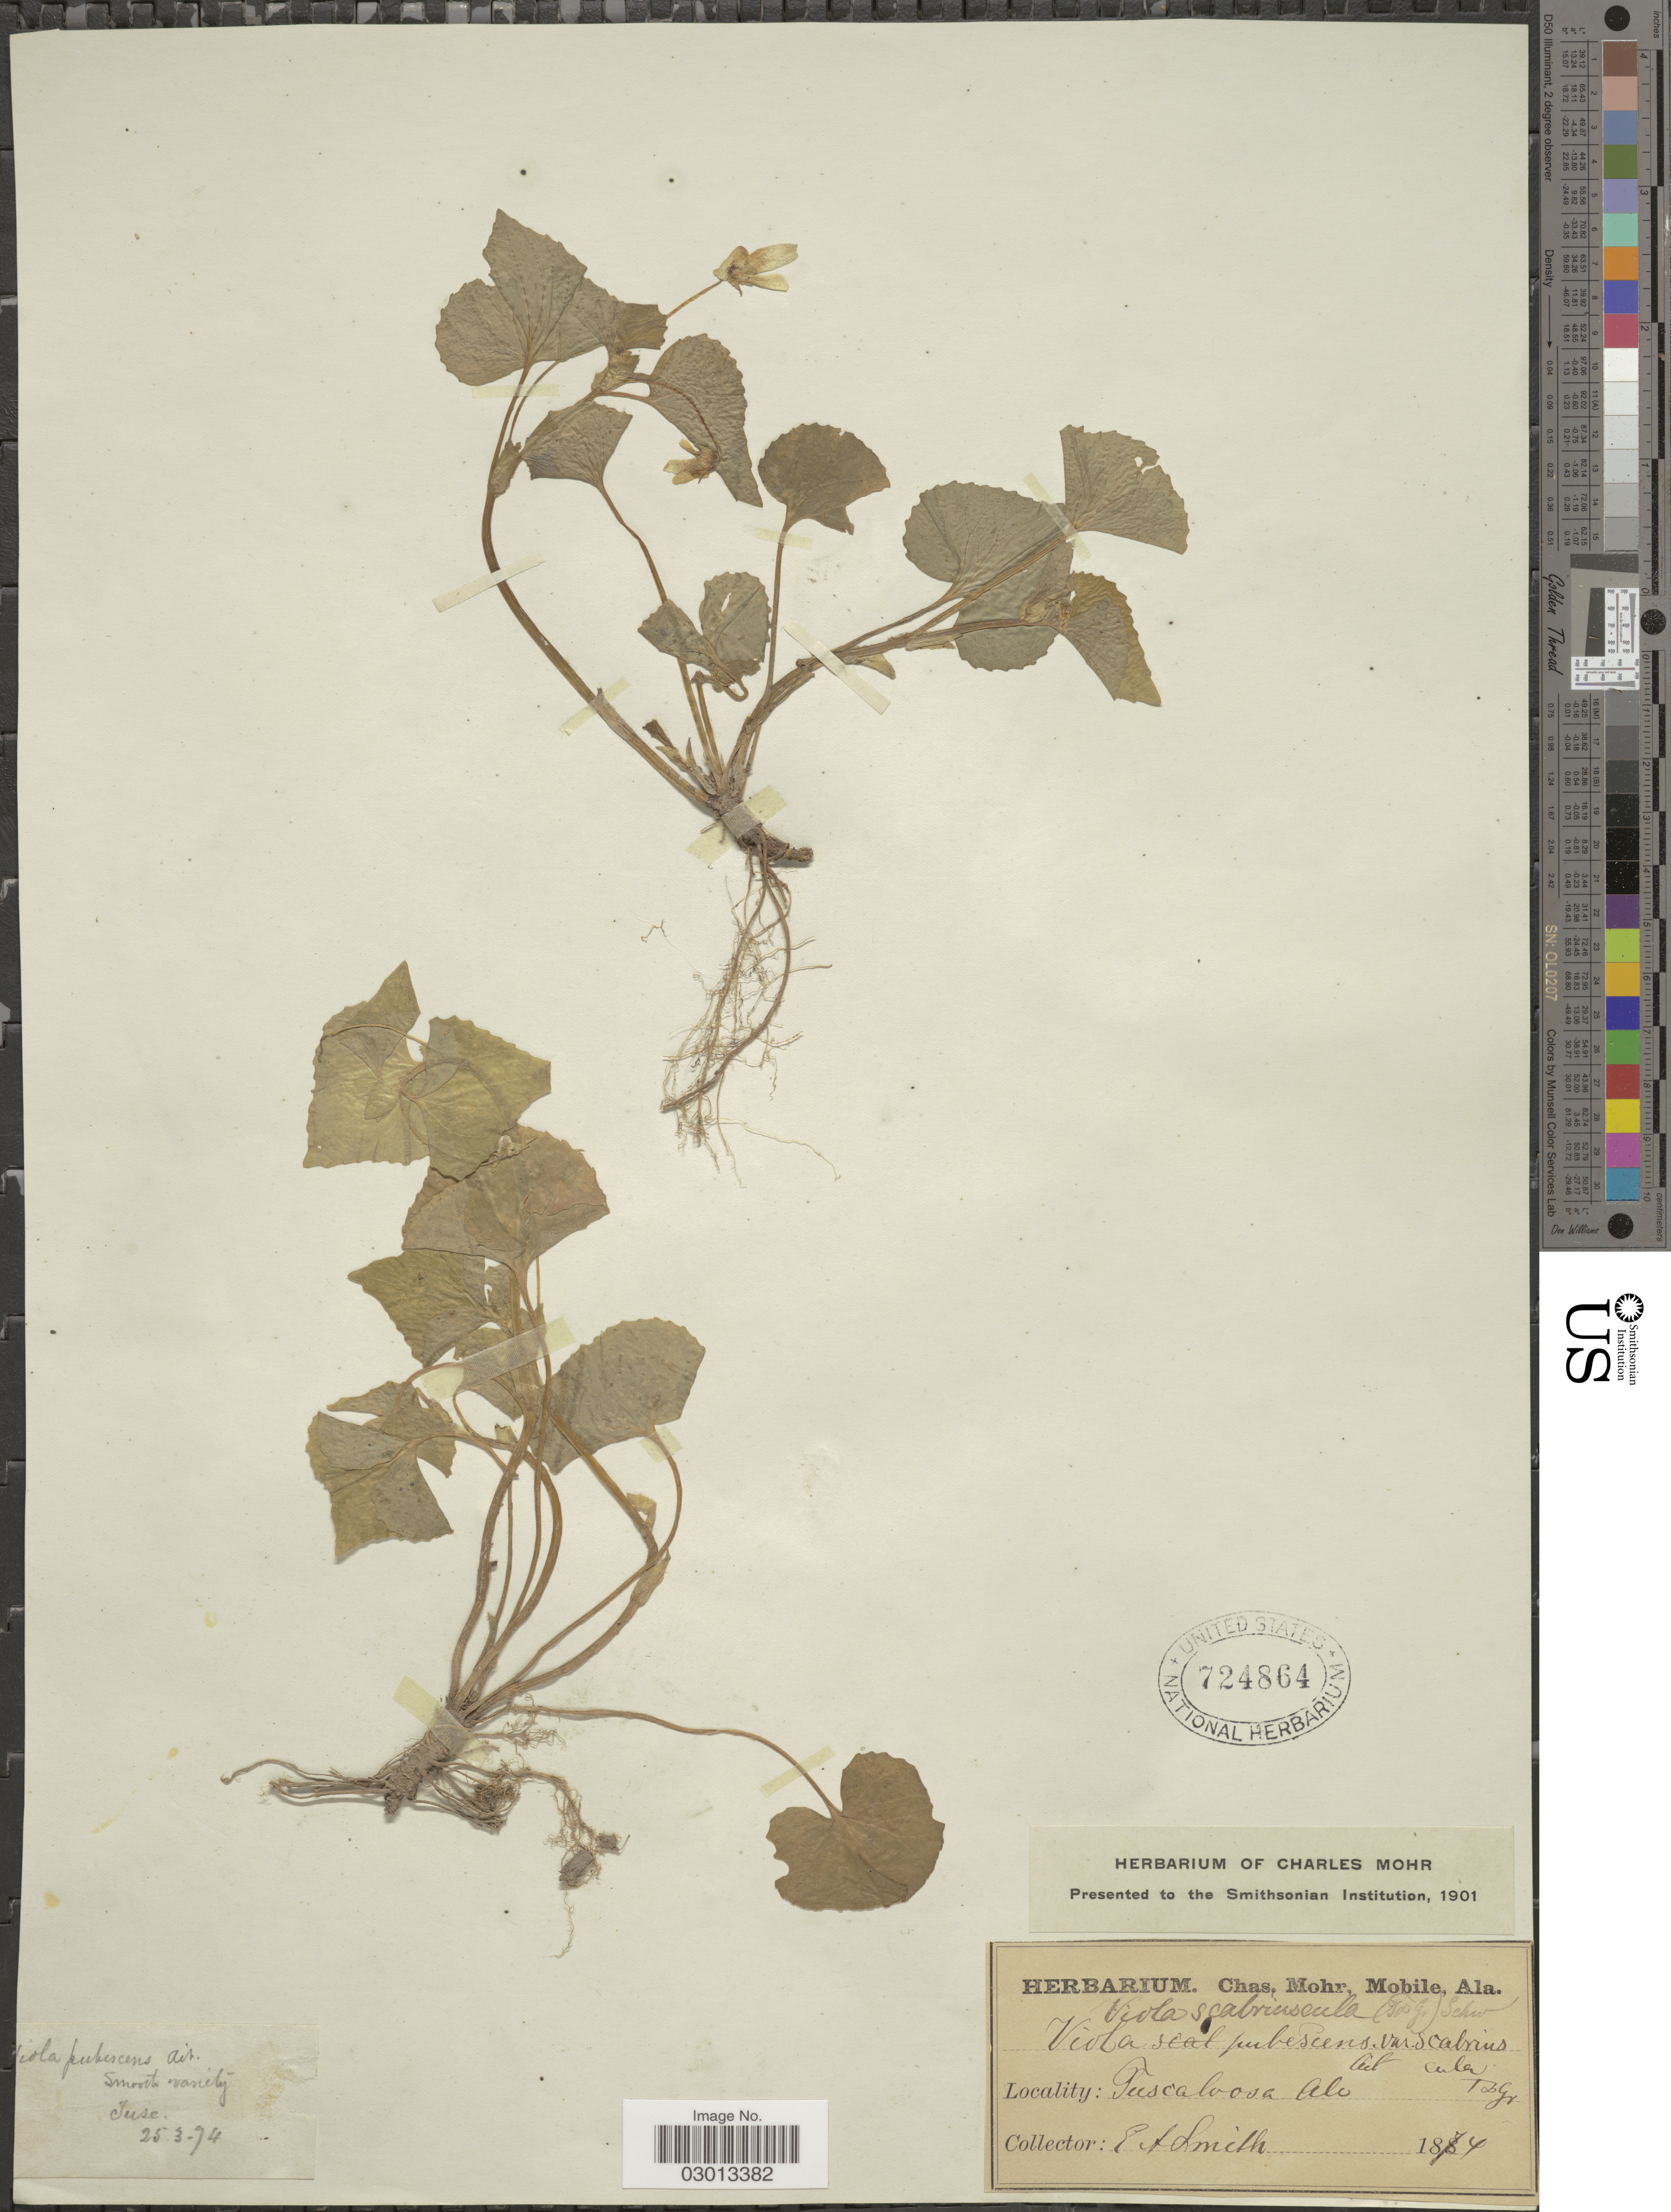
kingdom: Plantae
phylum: Tracheophyta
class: Magnoliopsida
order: Malpighiales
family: Violaceae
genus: Viola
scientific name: Viola pensylvanica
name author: Michx.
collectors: E. A. Smith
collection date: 1874-03-25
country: United States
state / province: Alabama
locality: Tuscaloosa.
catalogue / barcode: US 724864